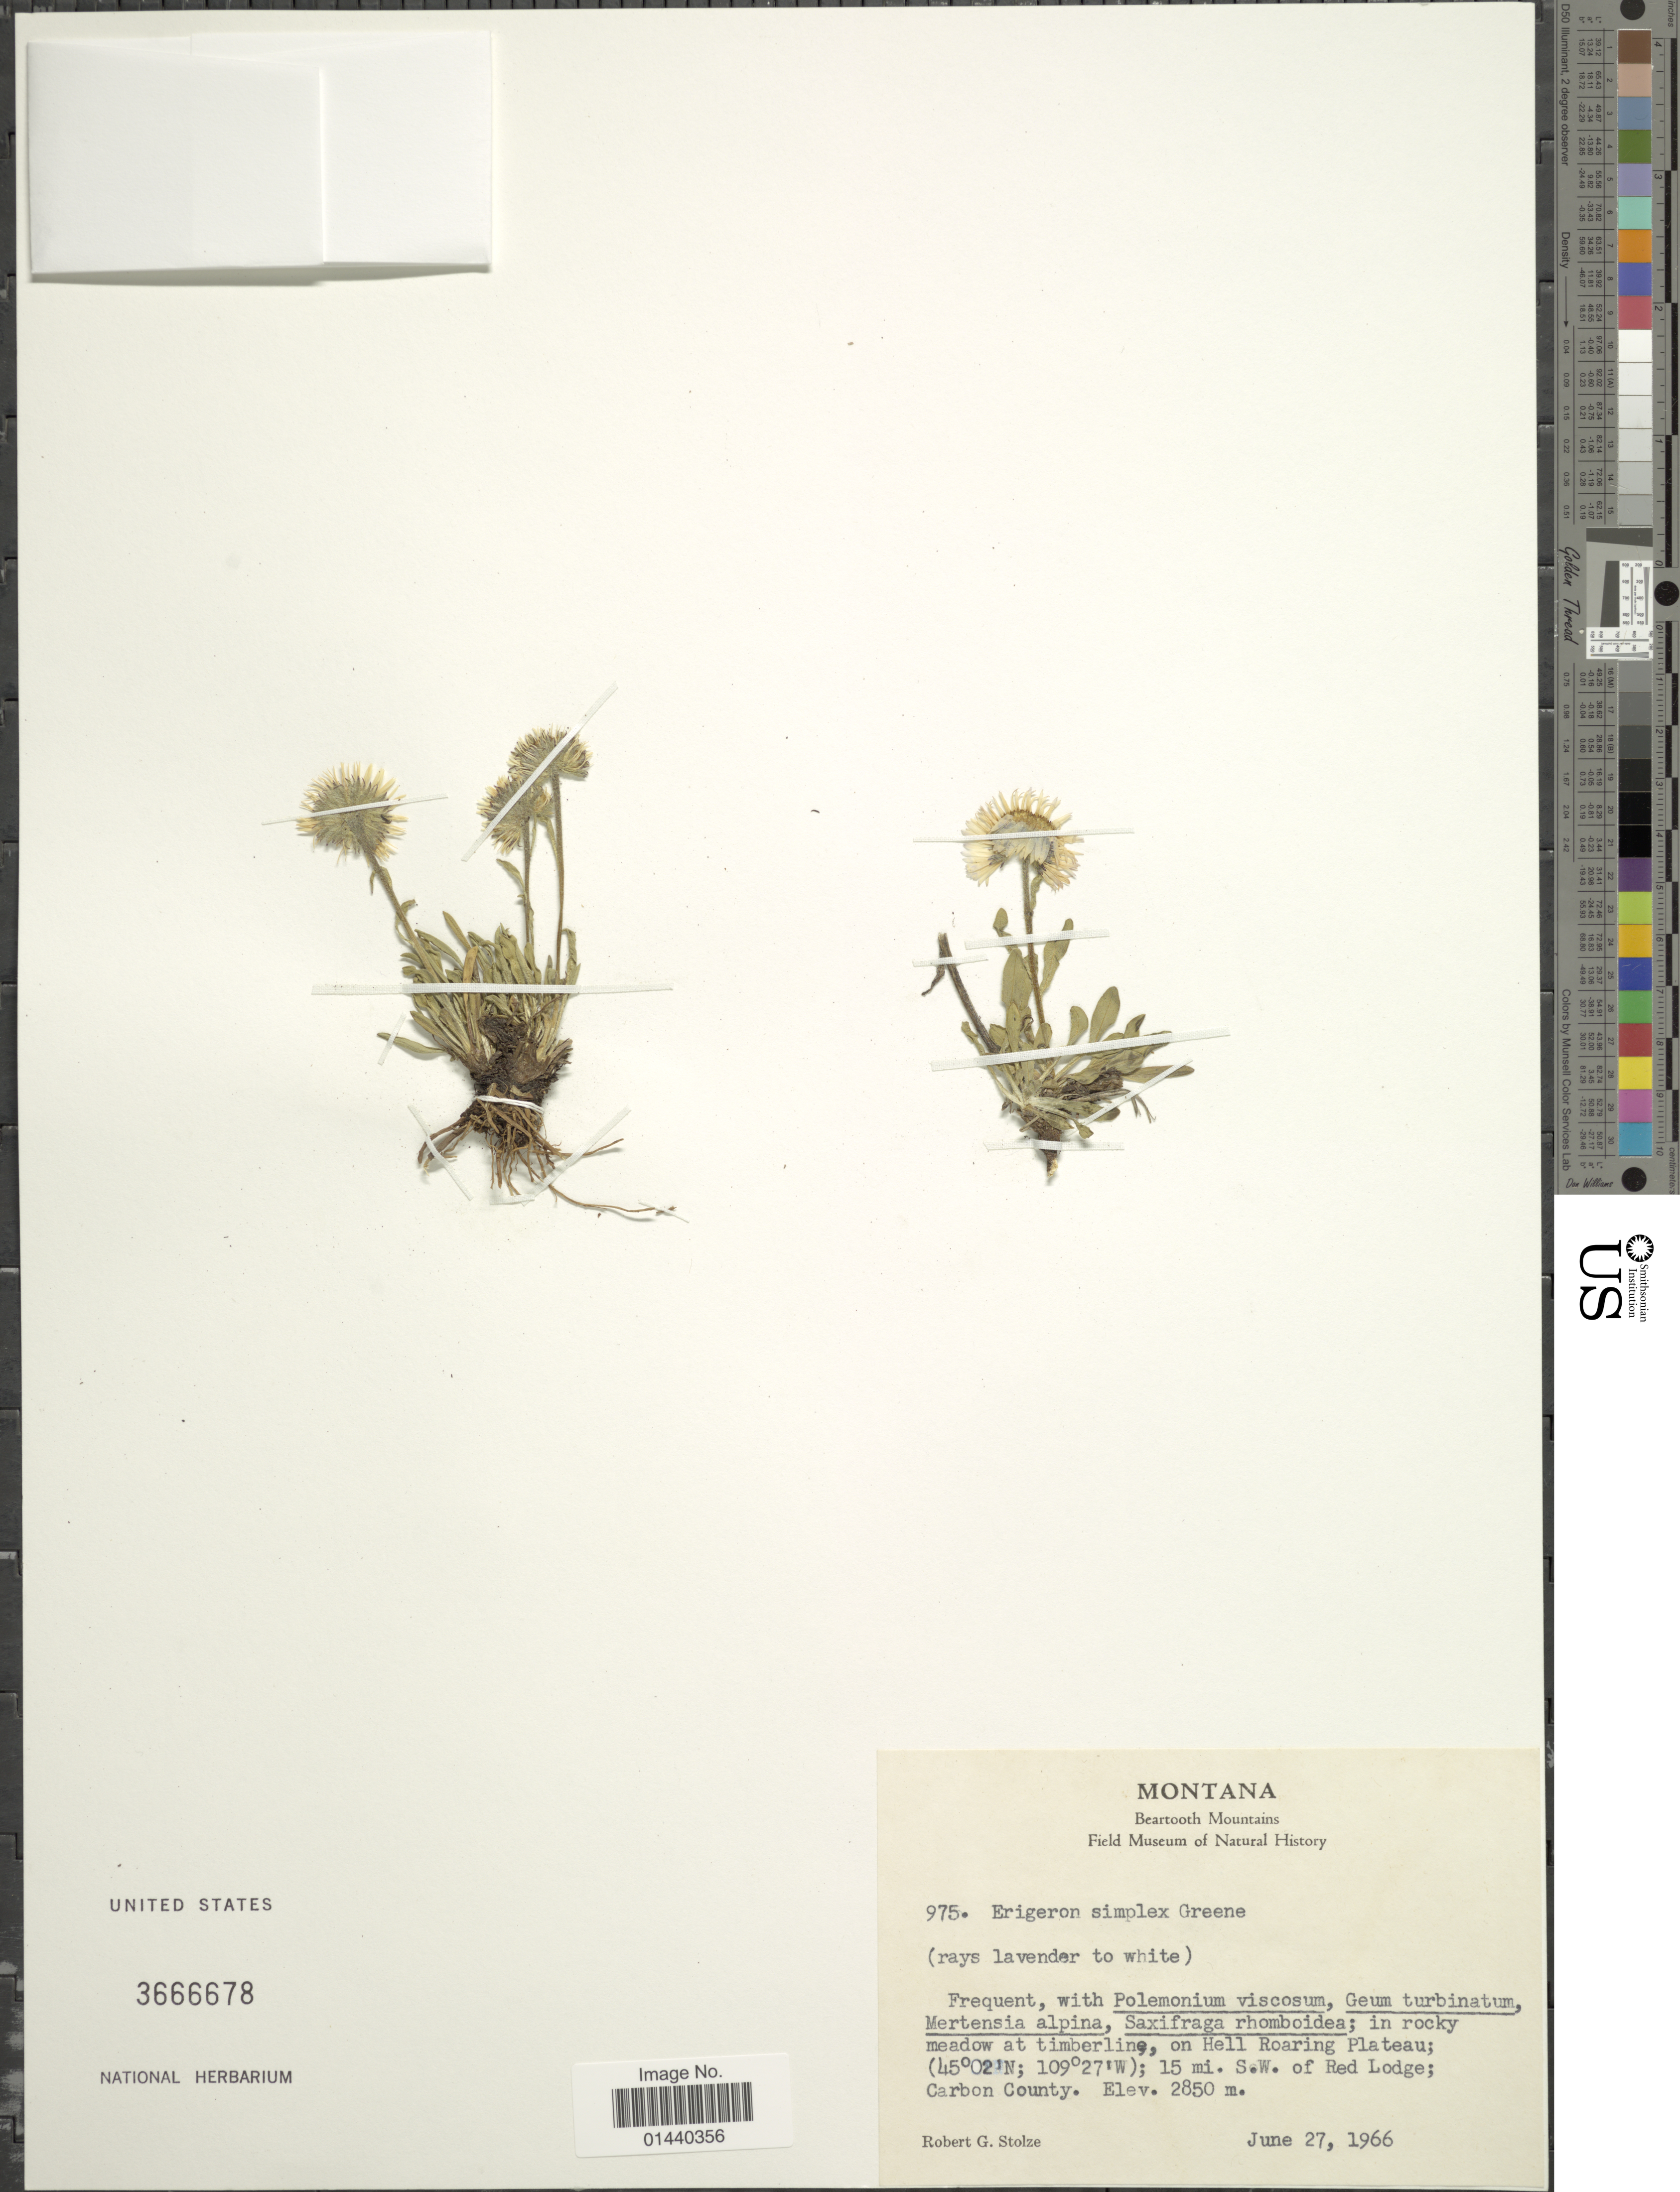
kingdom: Plantae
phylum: Tracheophyta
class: Magnoliopsida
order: Asterales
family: Asteraceae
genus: Erigeron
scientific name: Erigeron simplex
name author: Greene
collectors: R. G. Stolze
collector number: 975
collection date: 1966-06-27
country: United States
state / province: Montana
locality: On Hell Roaring Plateau; 15 mi. S.W. of Red Lodge; Carbon County.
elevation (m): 2850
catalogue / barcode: US 3666678